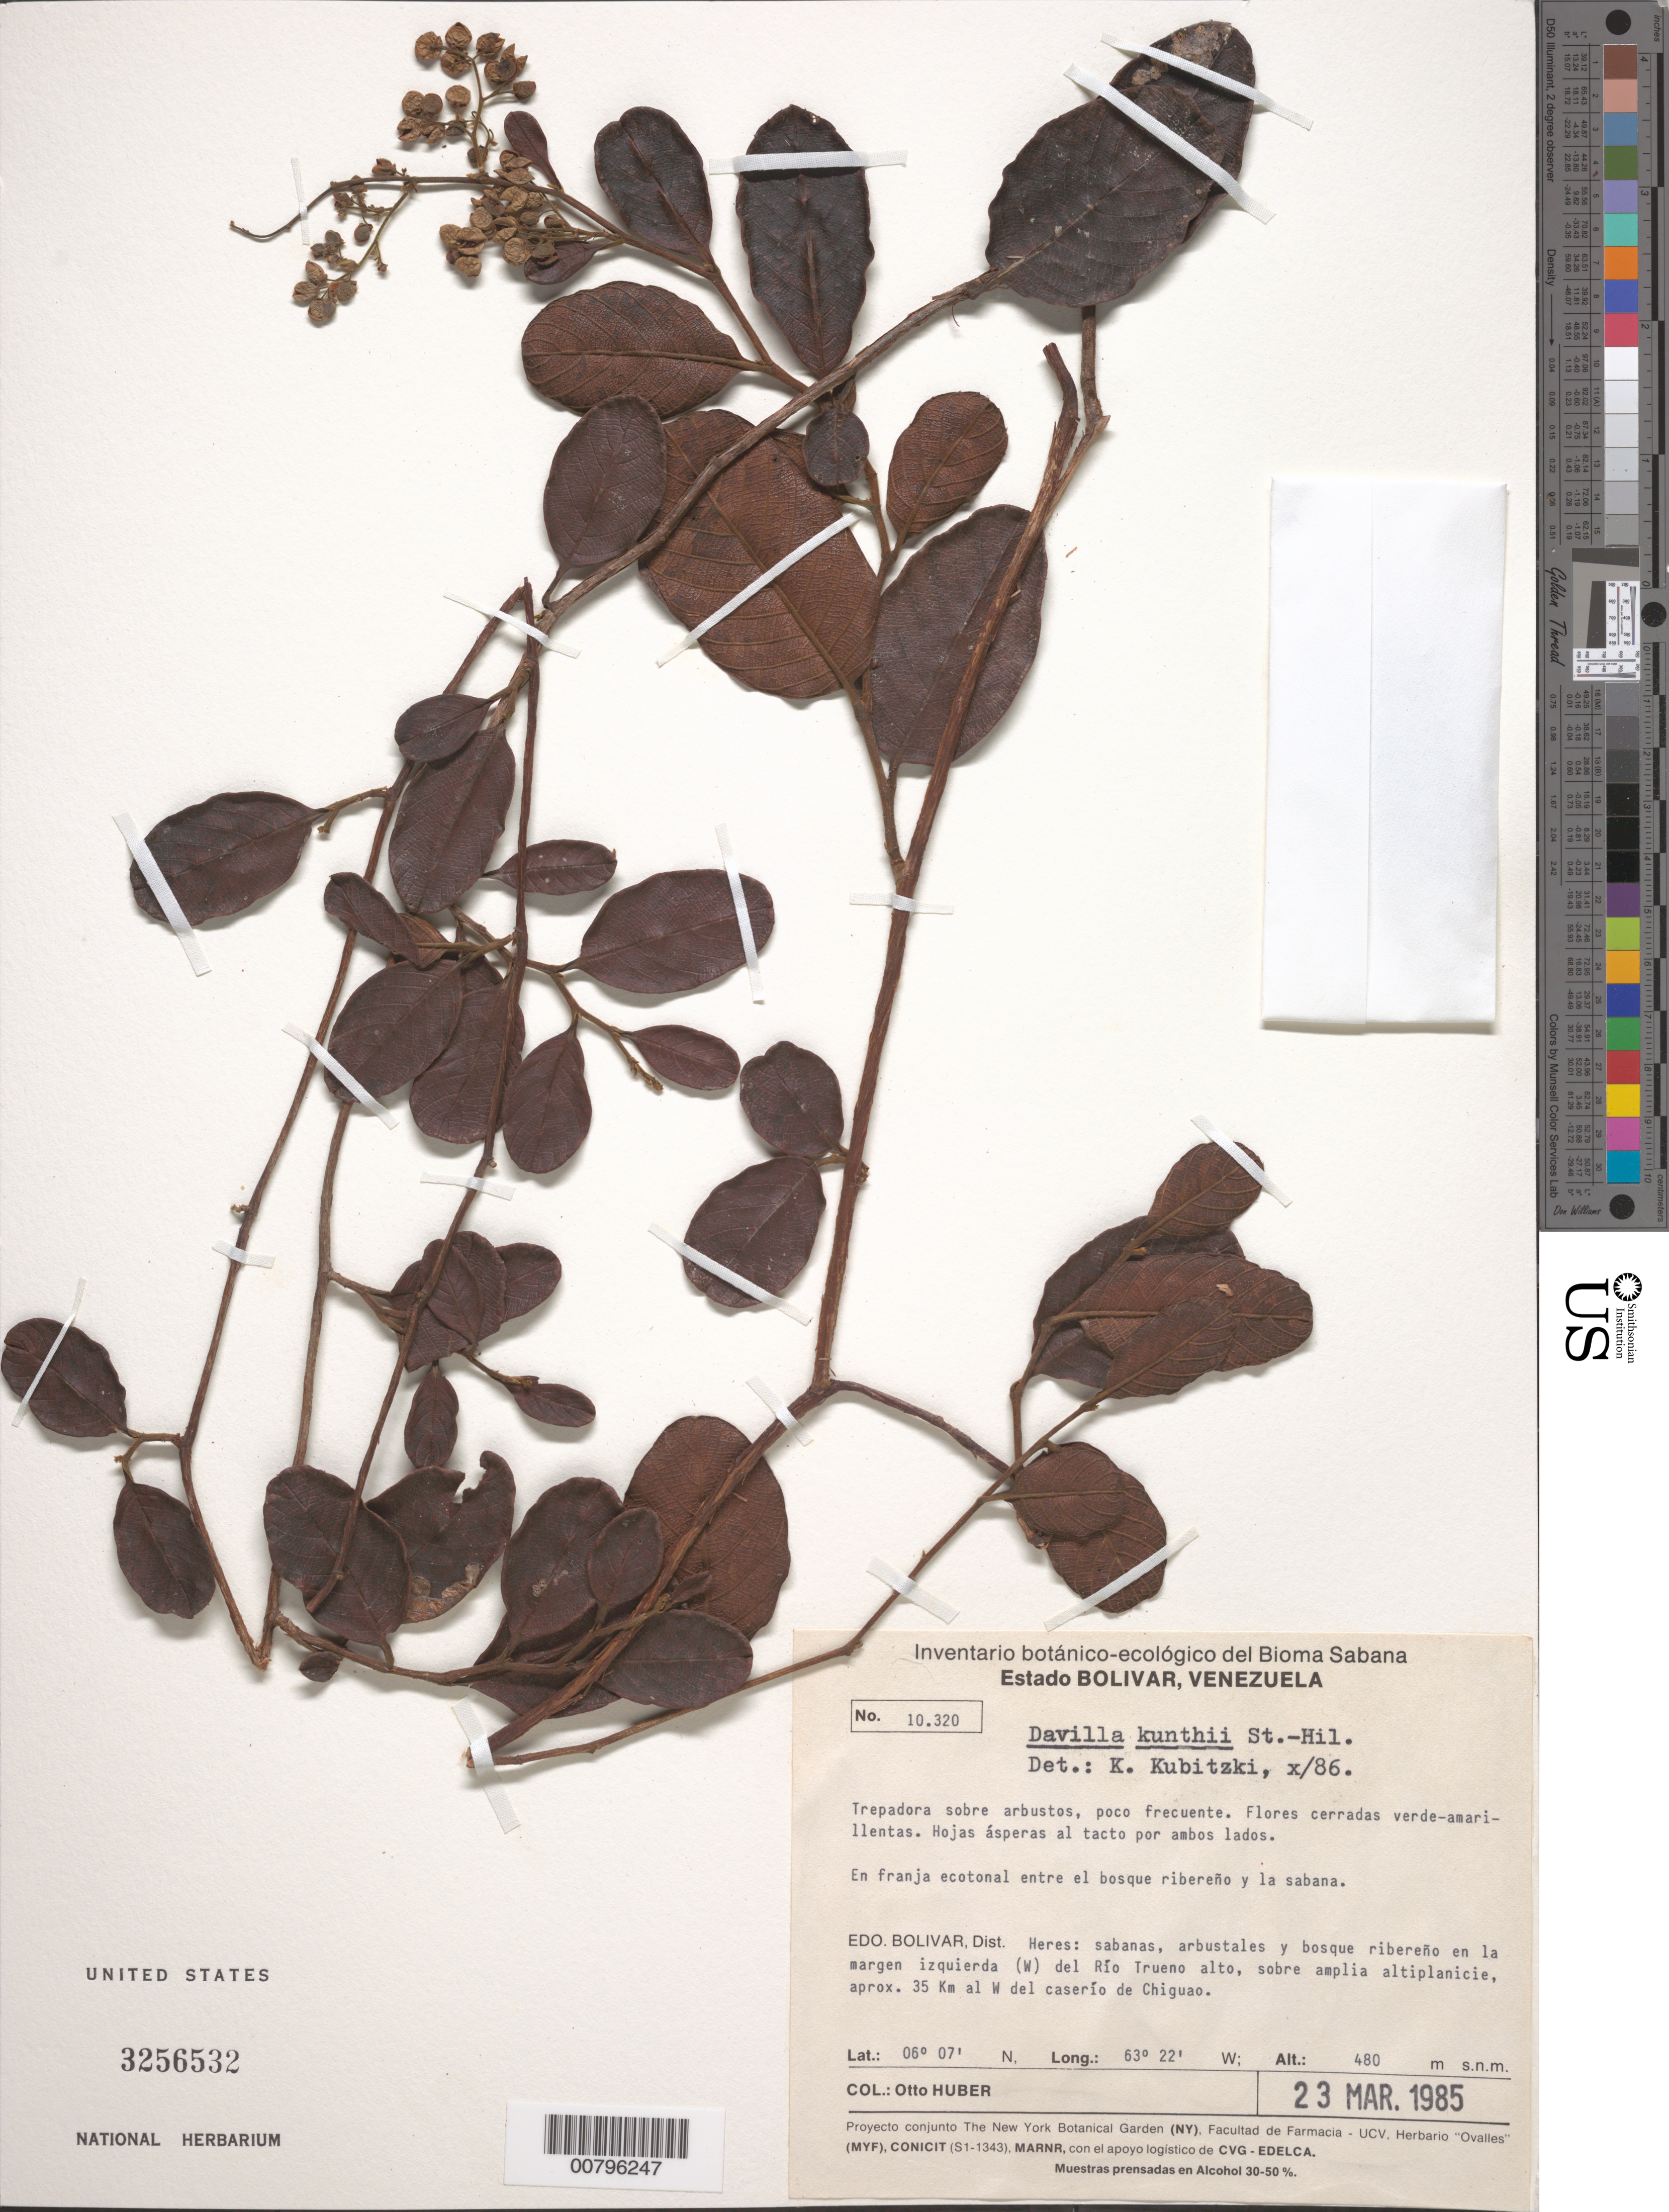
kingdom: Plantae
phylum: Tracheophyta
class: Magnoliopsida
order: Dilleniales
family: Dilleniaceae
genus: Davilla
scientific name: Davilla kunthii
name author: A. St.-Hil.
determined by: Kubitzki, Klaus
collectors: O. Huber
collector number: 10320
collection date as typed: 23-Mar-85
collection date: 1985-03-23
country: Venezuela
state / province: Bolívar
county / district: Heres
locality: Río Trueno, 35 km W del caserío de Chiguao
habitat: Franja ecotonal entre el bosque ribereno y la sabana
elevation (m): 480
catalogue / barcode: US 3256532